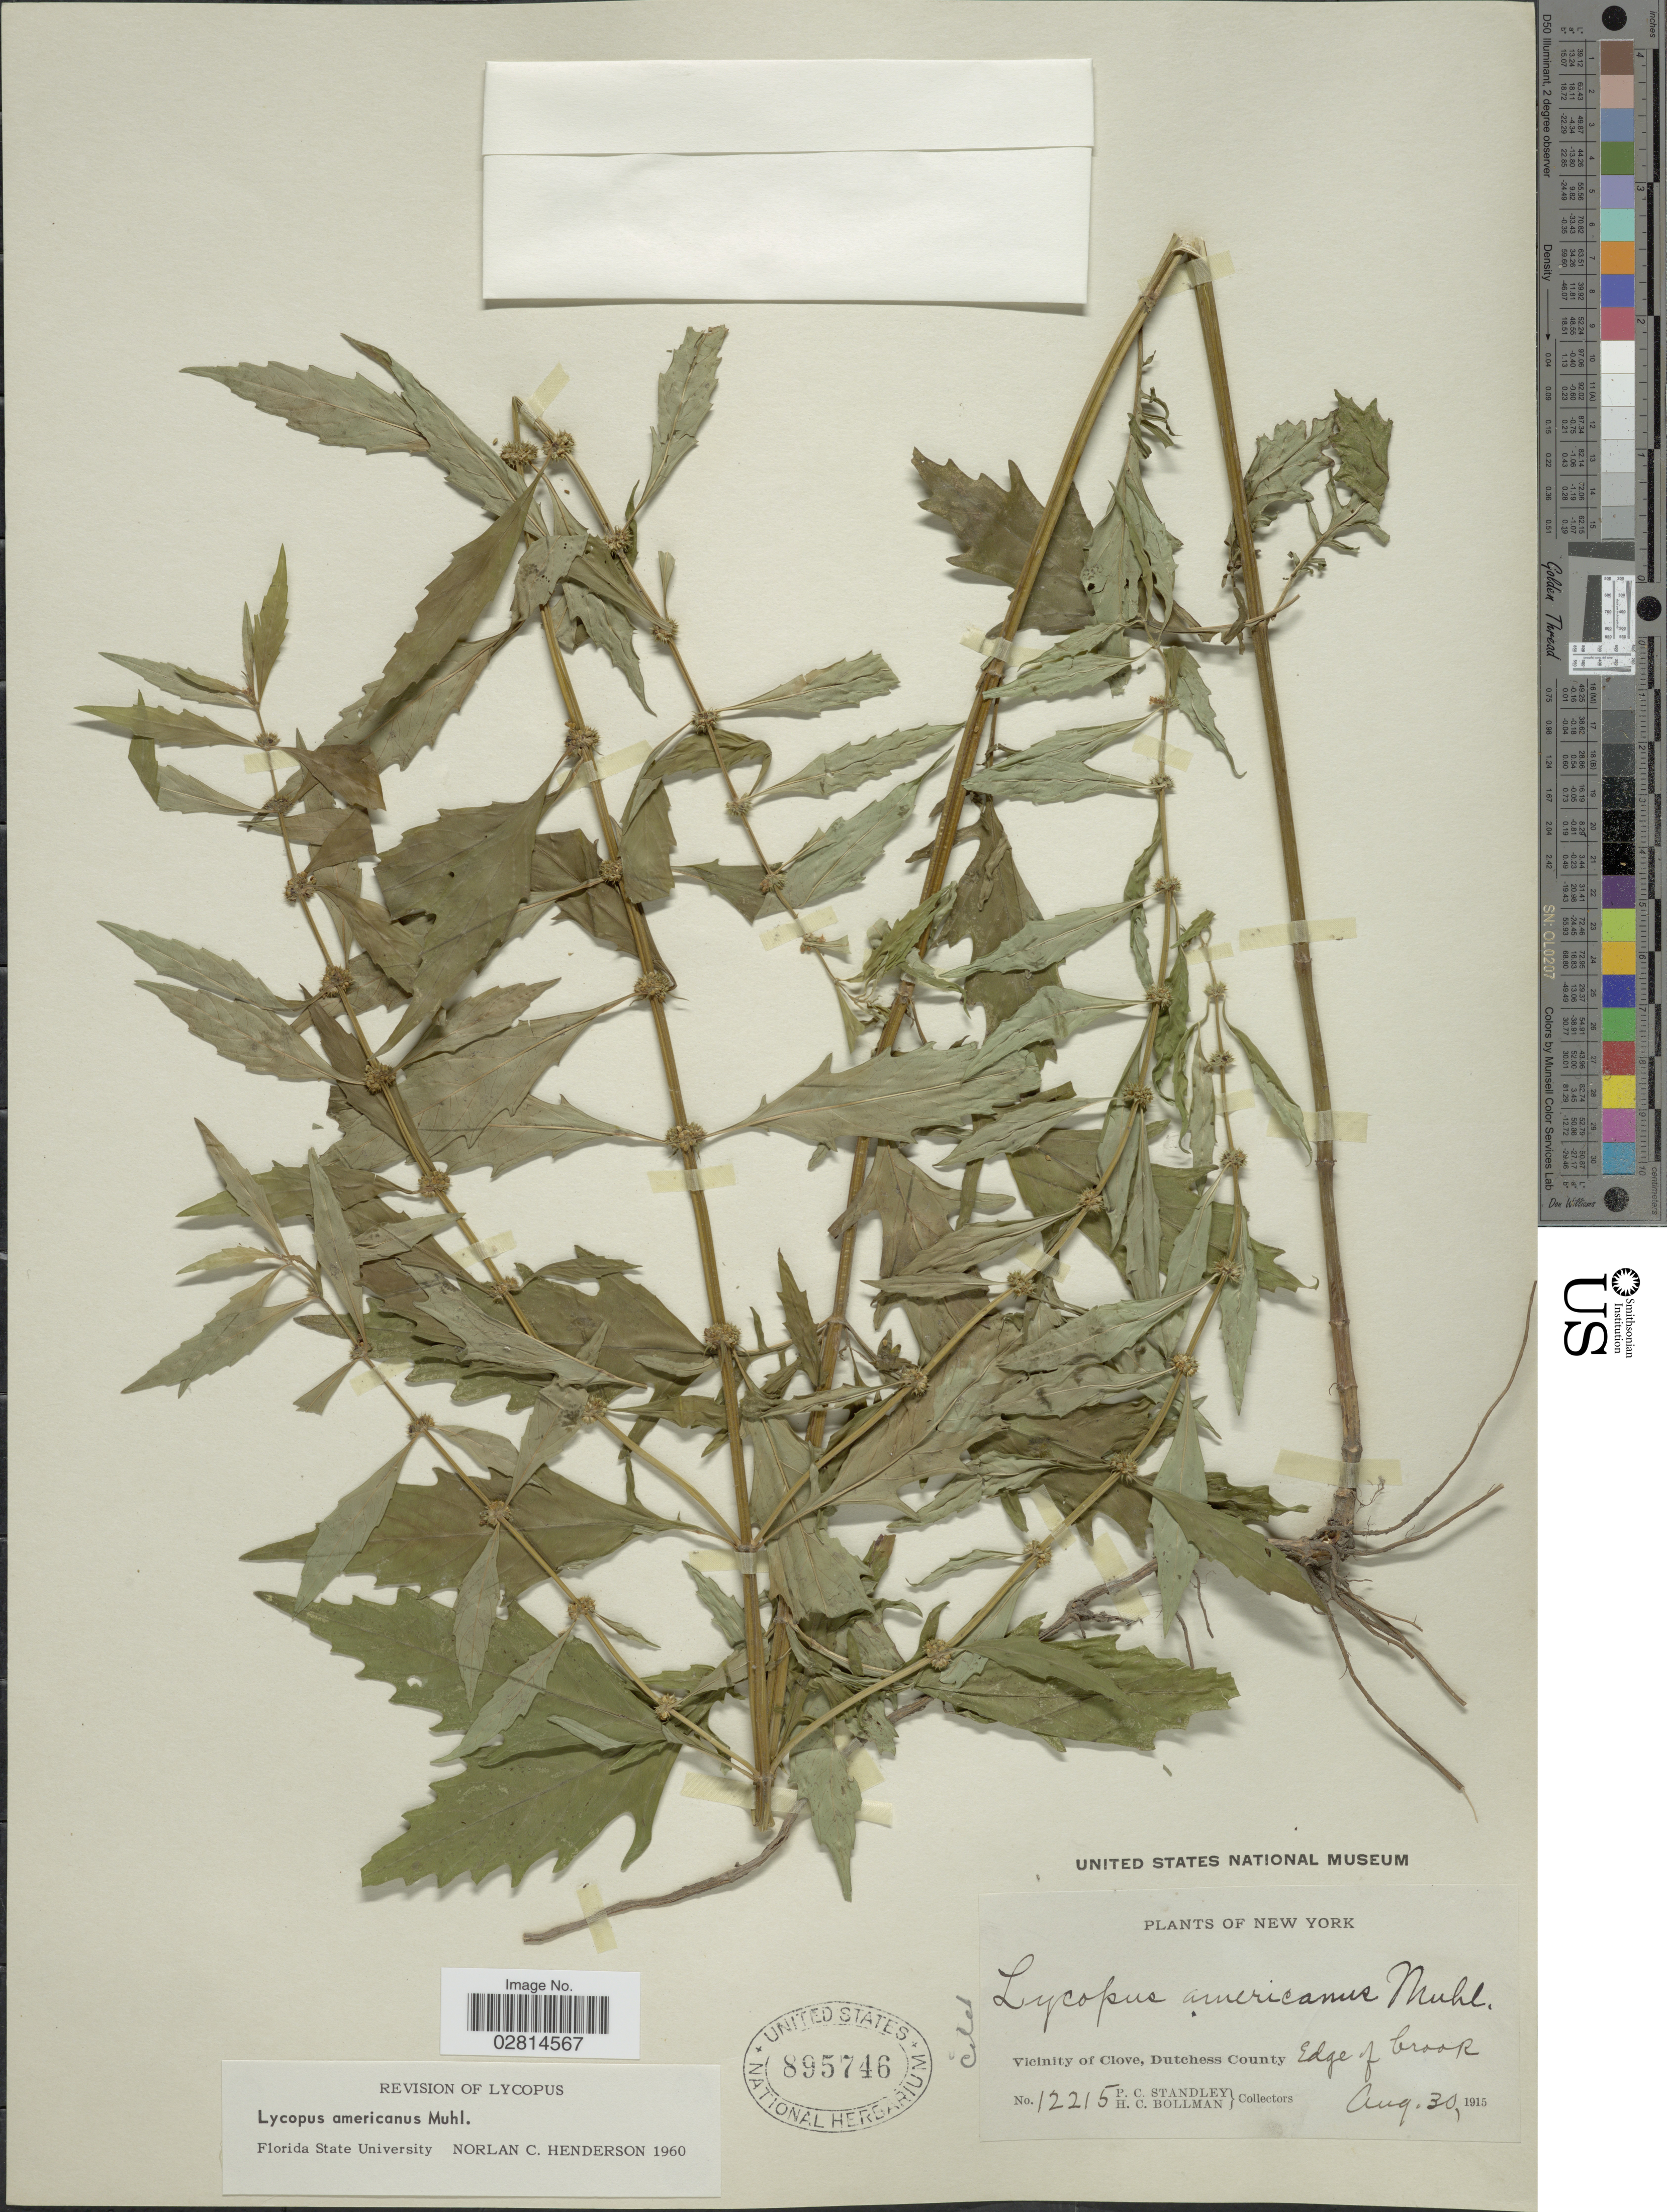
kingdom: Plantae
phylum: Tracheophyta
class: Magnoliopsida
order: Lamiales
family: Lamiaceae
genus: Lycopus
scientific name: Lycopus americanus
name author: Muhl. ex W.P.C. Barton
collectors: P. C. Standley & H. C. Bollman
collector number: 12215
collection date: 1915-08-30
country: United States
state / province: New York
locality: Vicinity of Clove, Dutchess County. Edge of brook.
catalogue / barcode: US 895746